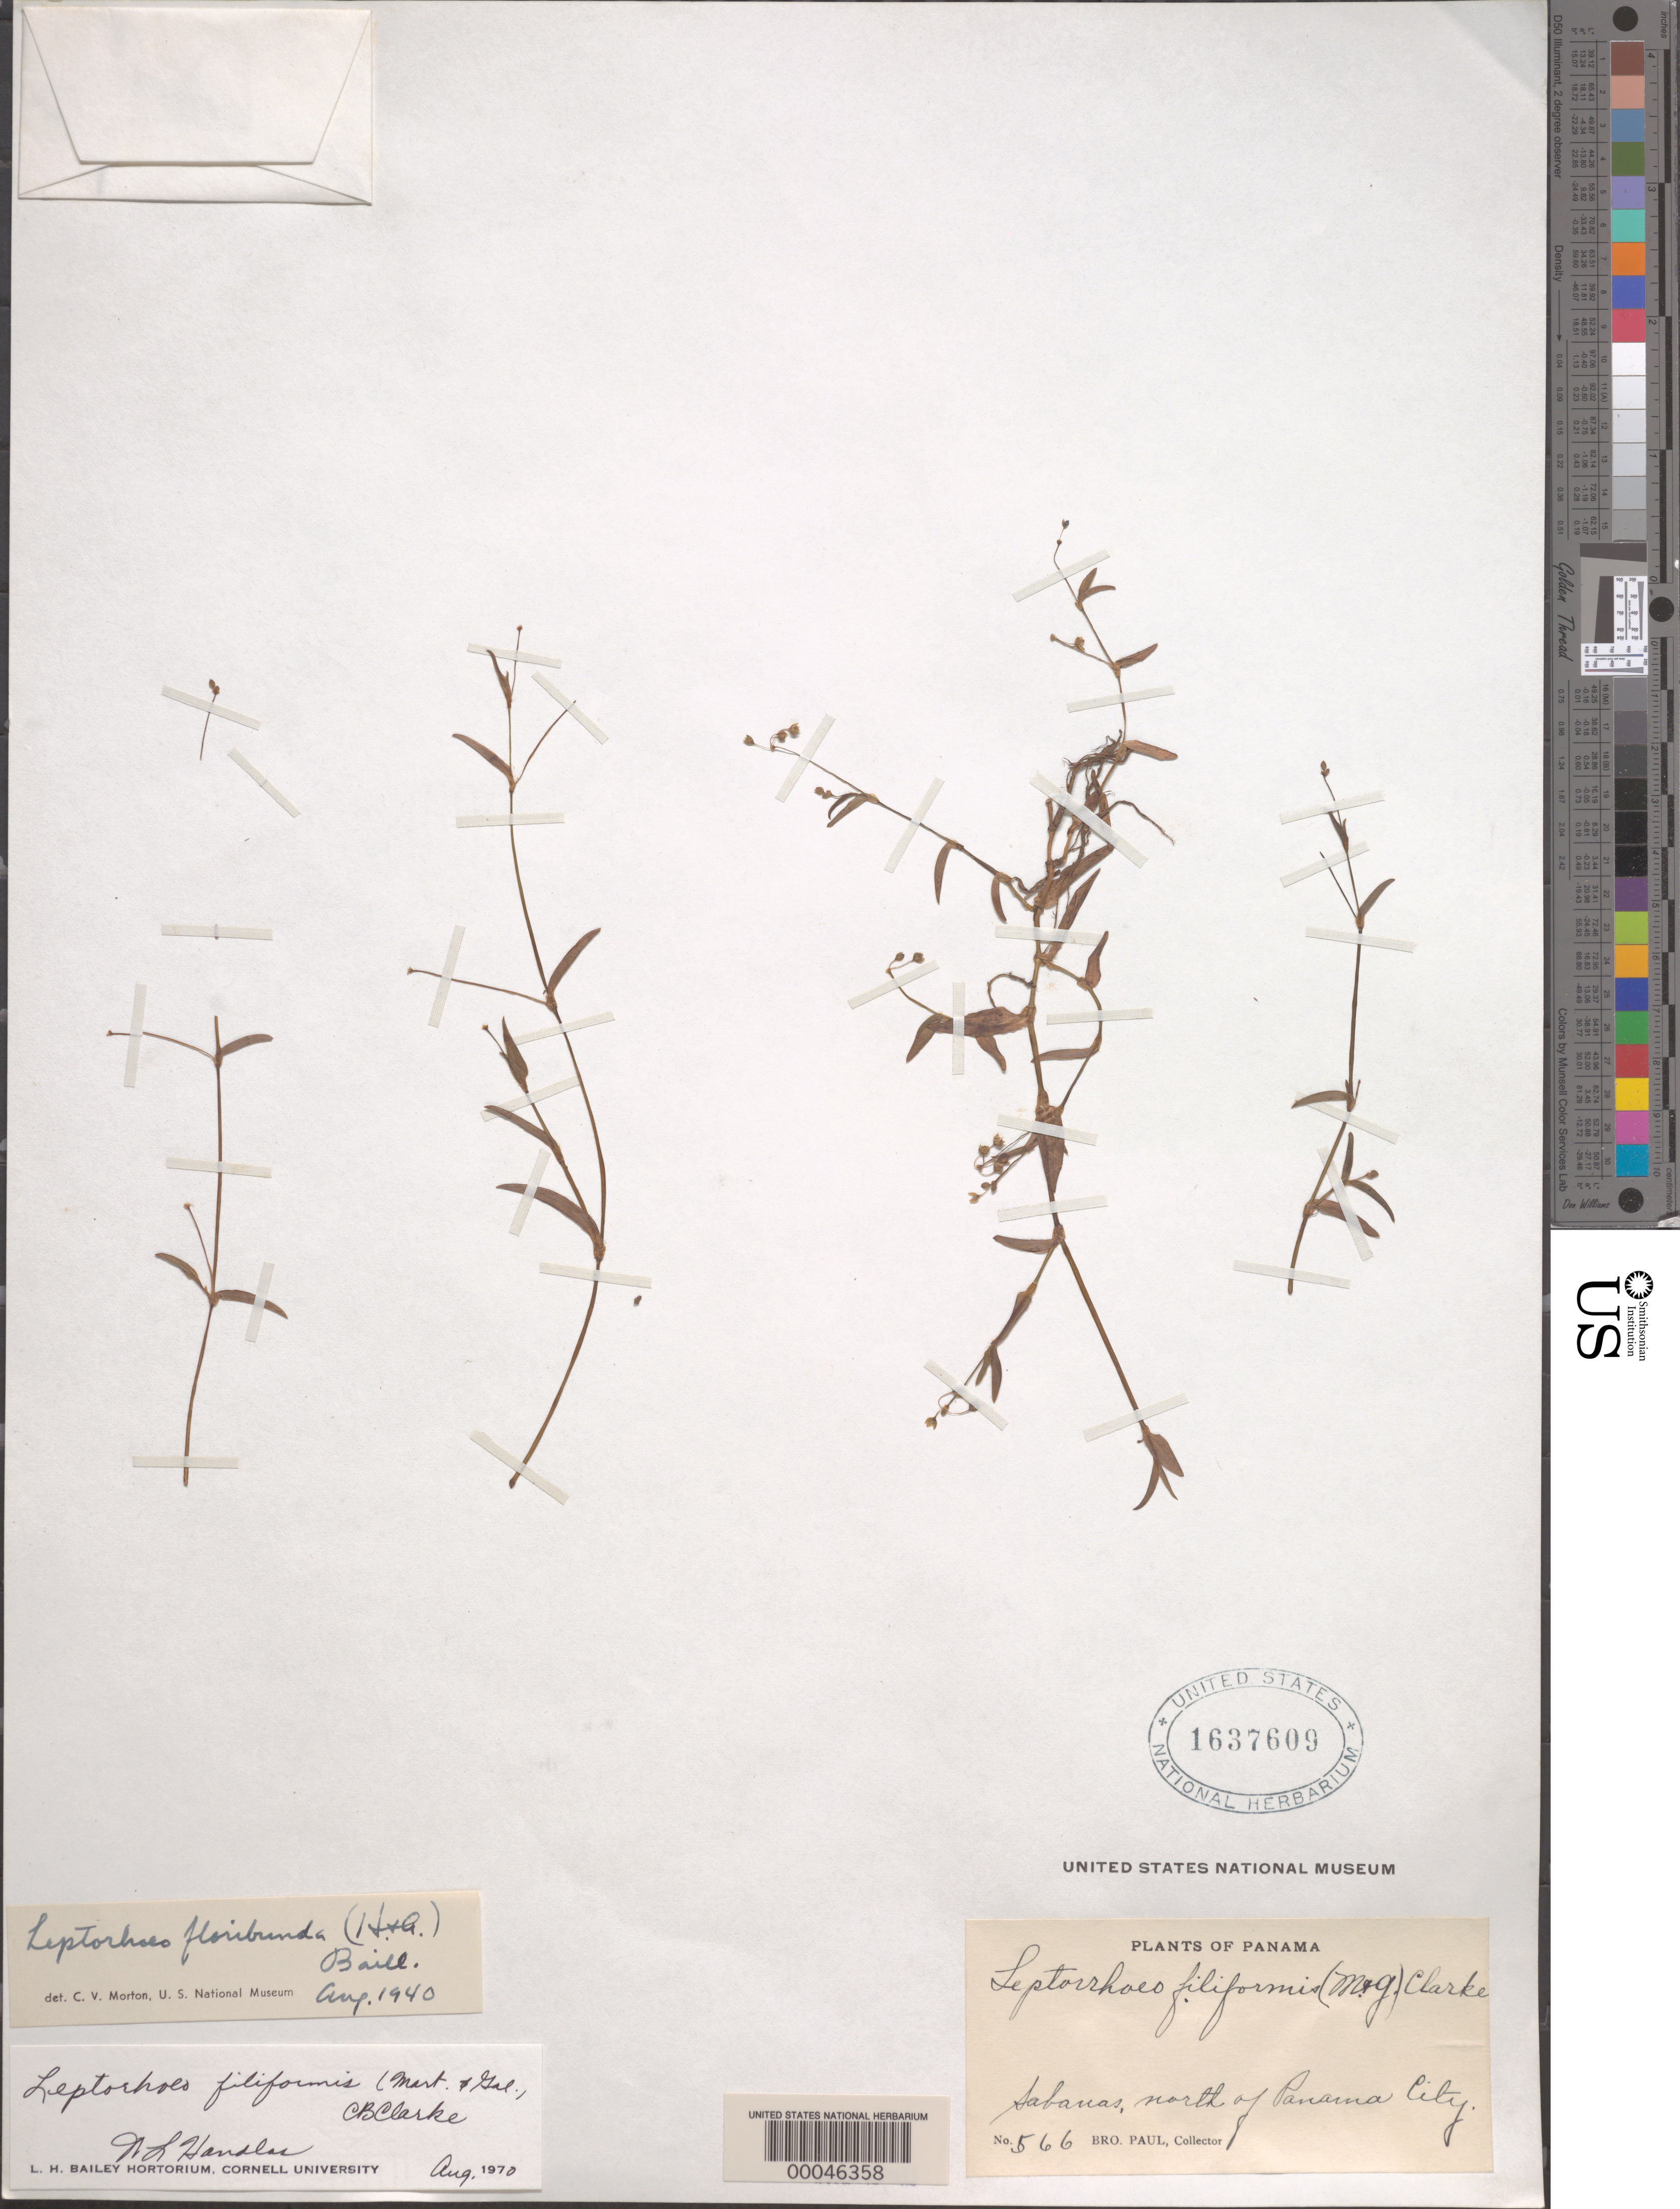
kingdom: Plantae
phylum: Tracheophyta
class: Liliopsida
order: Commelinales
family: Commelinaceae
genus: Callisia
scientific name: Callisia filiformis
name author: (M. Martens & Galeotti) D.R. Hunt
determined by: Handlos, W. L.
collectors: B. Paul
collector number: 566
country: Panama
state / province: Panamá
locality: N of Panama City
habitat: Savanna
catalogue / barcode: US 1637609